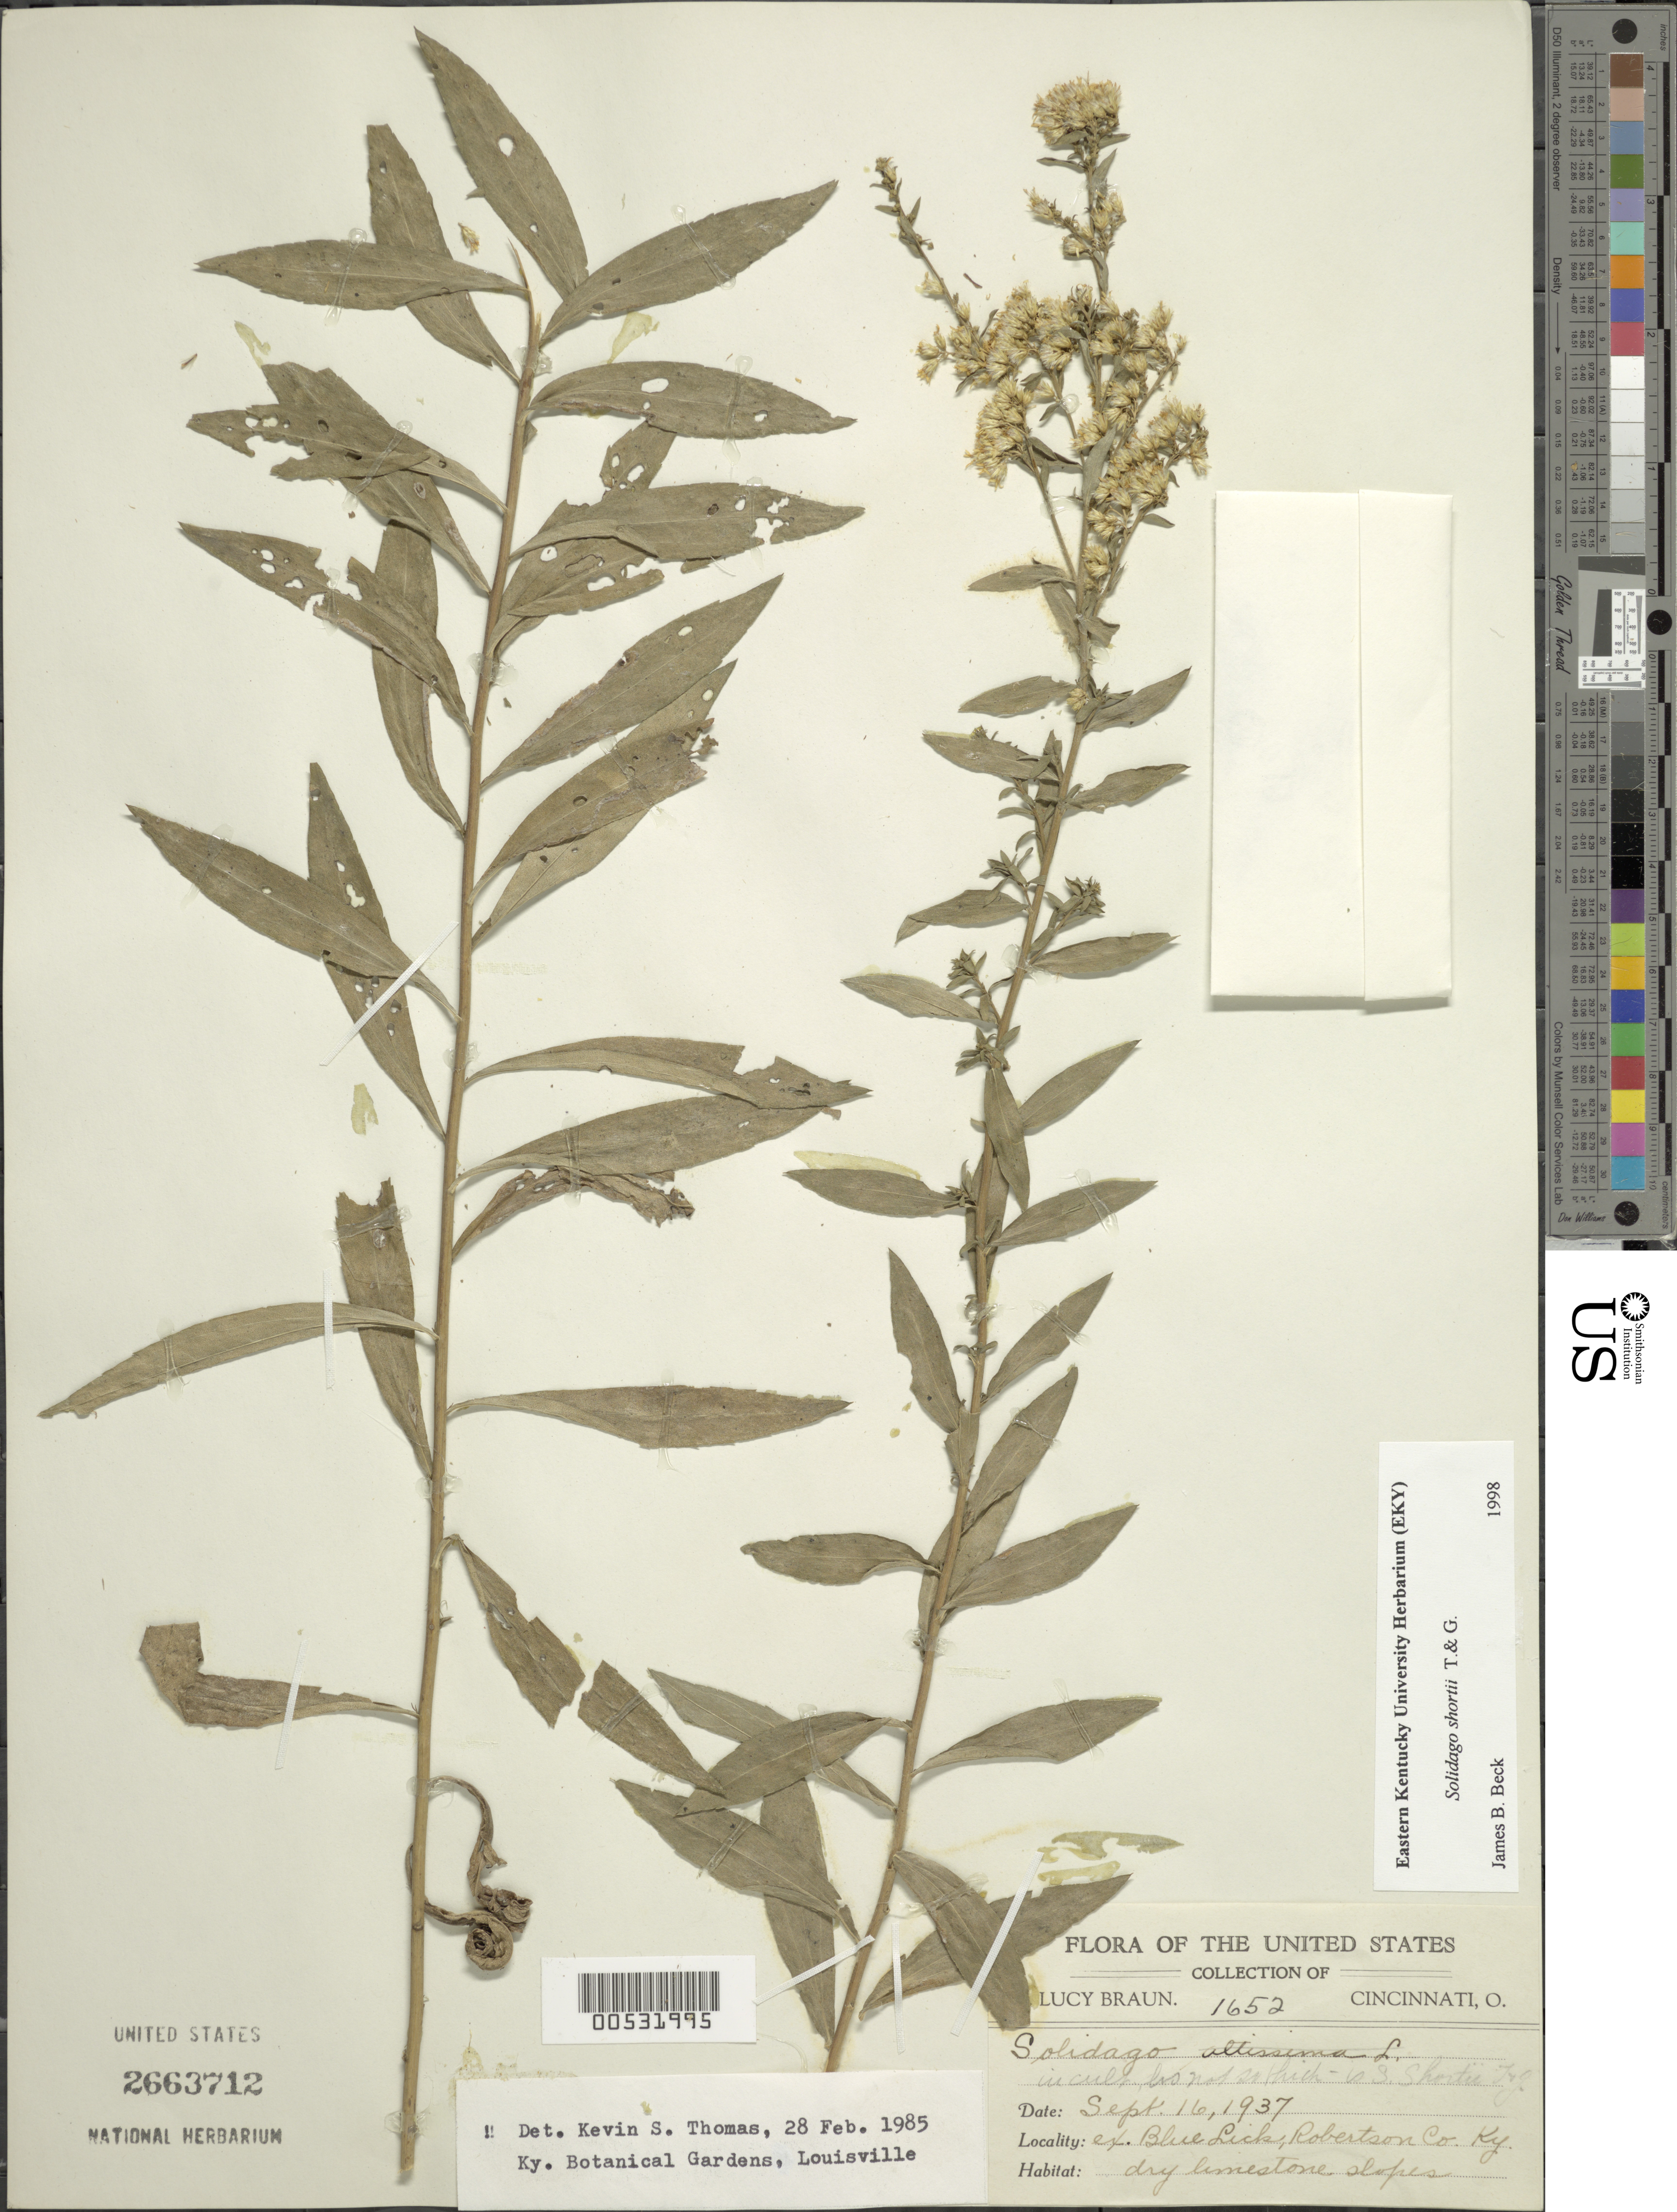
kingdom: Plantae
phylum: Tracheophyta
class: Magnoliopsida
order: Asterales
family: Asteraceae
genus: Solidago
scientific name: Solidago shortii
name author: Torr. & A. Gray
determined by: Thomas, K.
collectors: E. L. Braun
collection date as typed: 16 Sep 1937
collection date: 1937-09-16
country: United States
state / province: Kentucky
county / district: Robertson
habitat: Dry limestone slopes.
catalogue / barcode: US 2663712